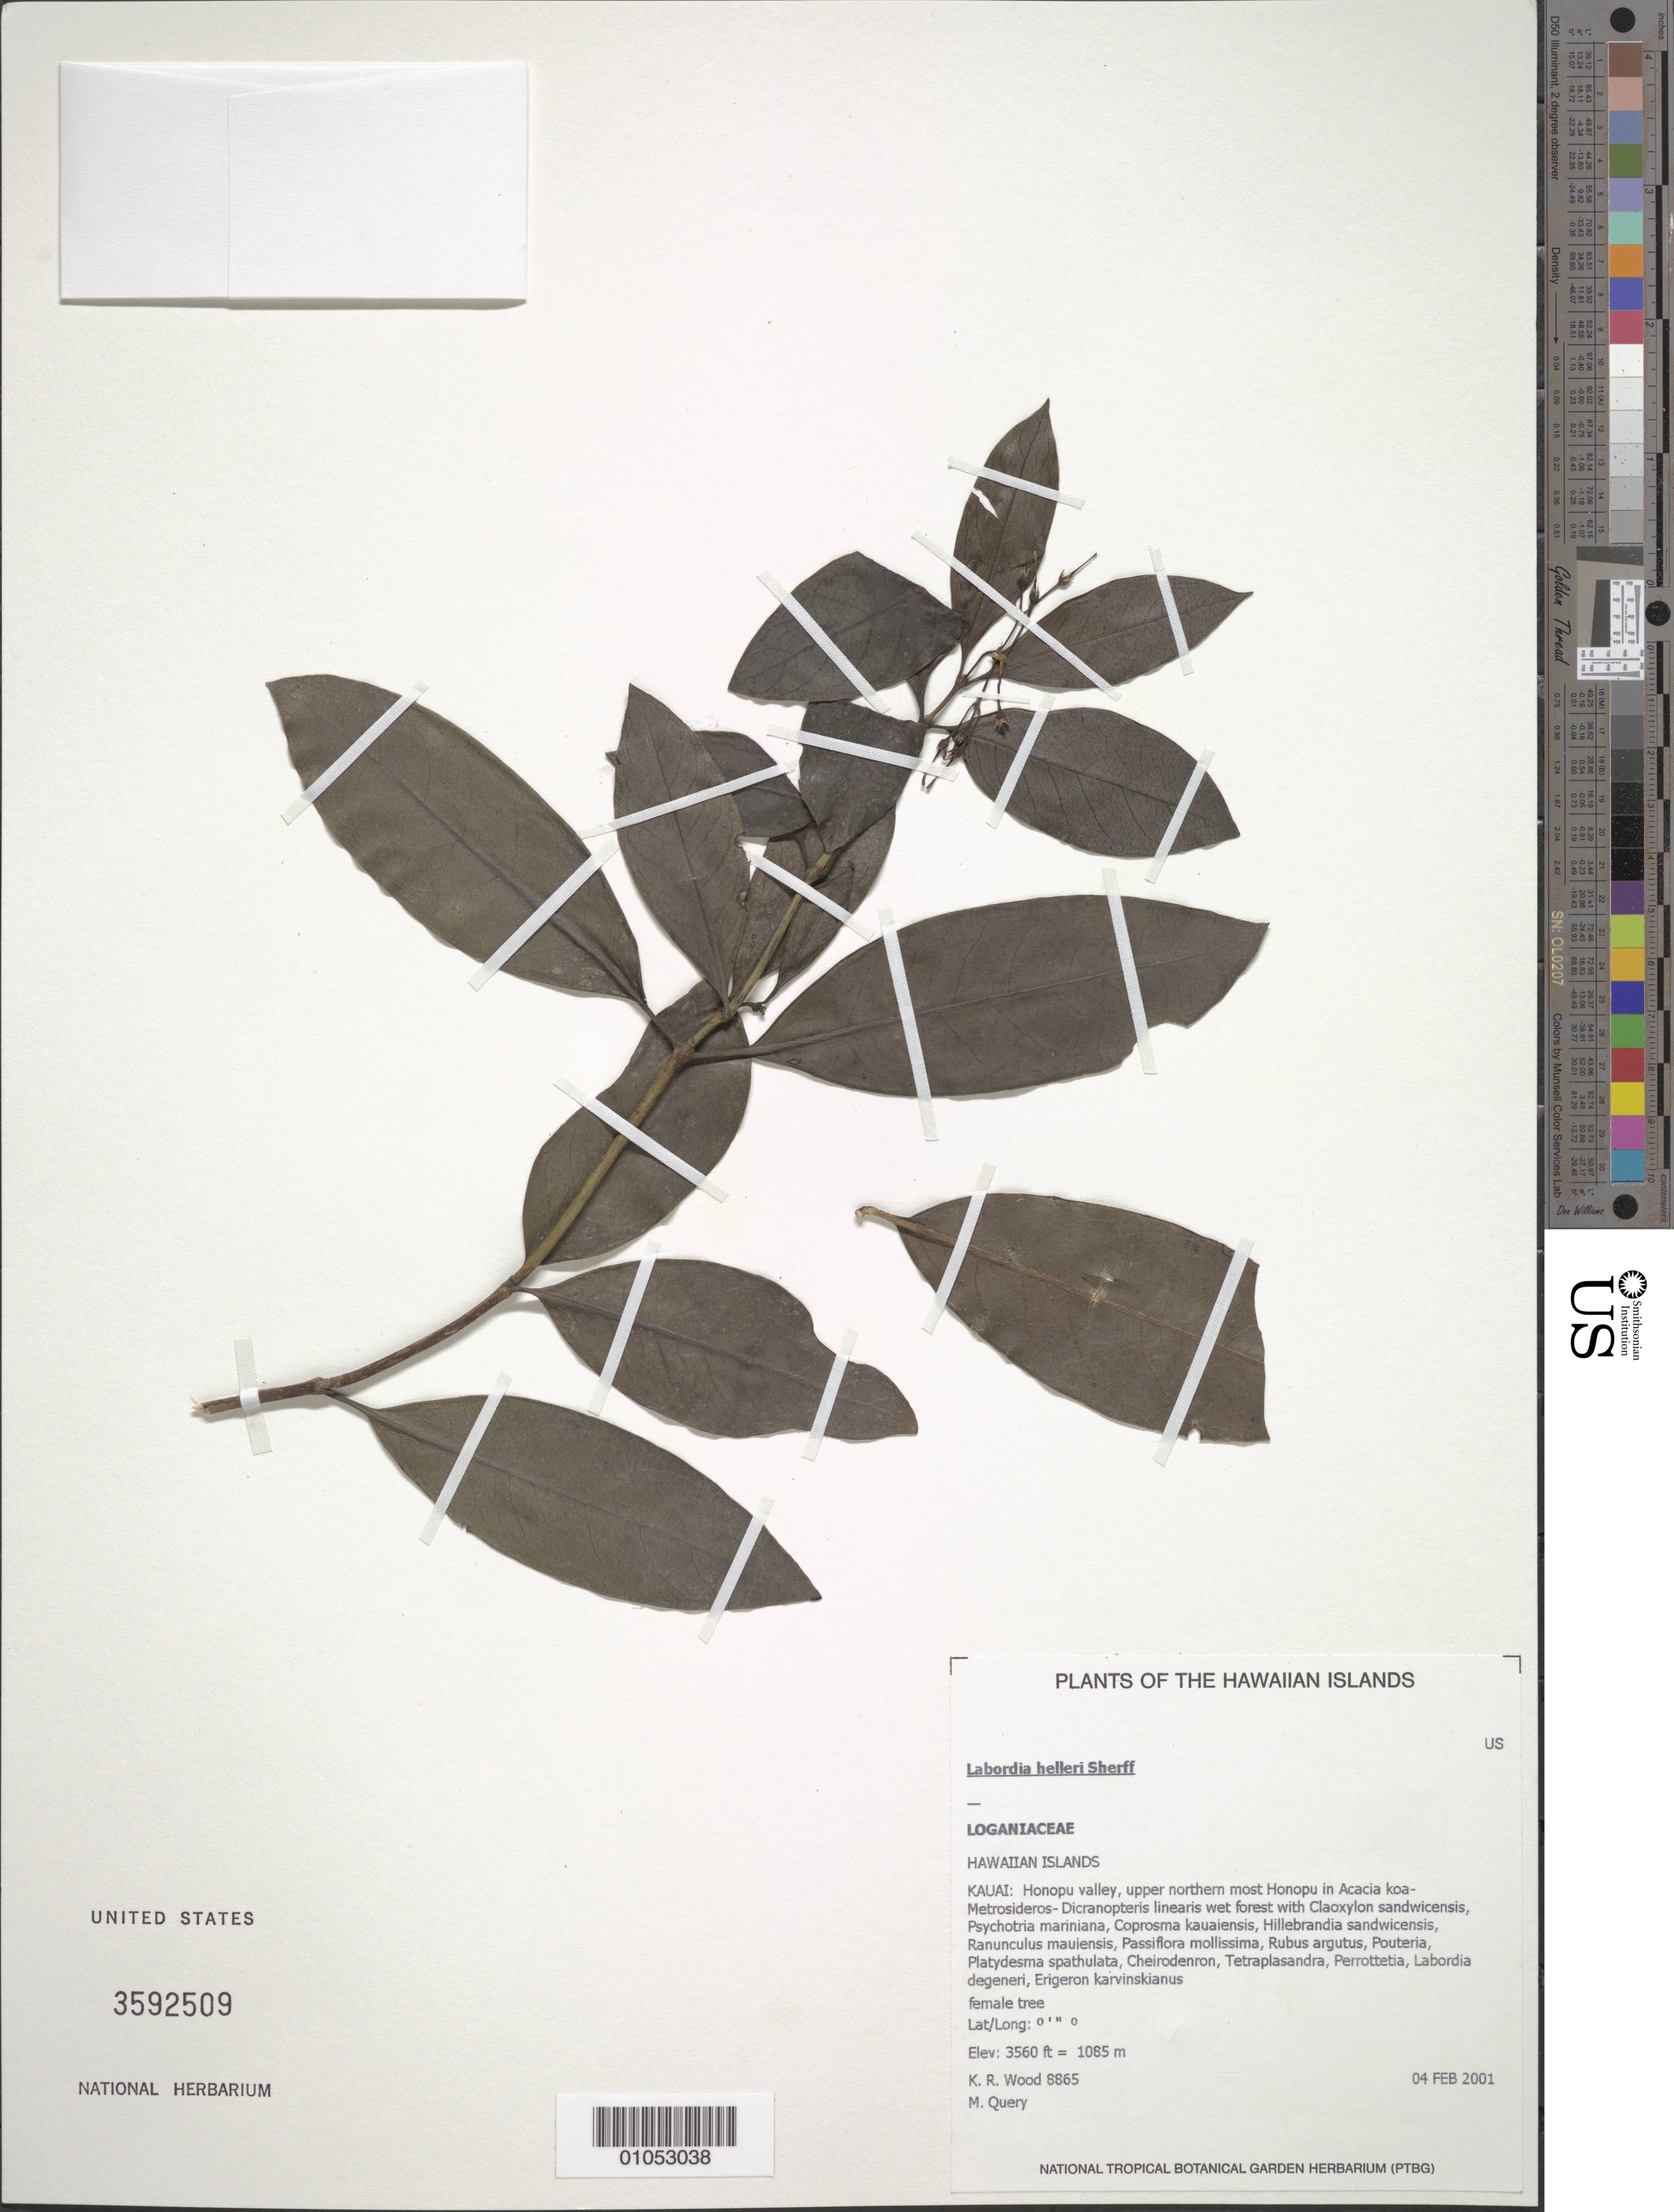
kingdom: Plantae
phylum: Tracheophyta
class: Magnoliopsida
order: Gentianales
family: Loganiaceae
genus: Geniostoma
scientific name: Geniostoma helleri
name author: (Sherff) Byng & Christenh.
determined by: Wagner, W. L., (BOT), Smithsonian Institution - National Museum of Natural History (UNITED STATES)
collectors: K. R. Wood & M. Query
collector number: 8865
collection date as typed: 4 Feb 2001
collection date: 2001-02-04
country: United States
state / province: Hawaii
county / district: Kaui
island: Kaua'i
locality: Honopu valley, upper northern most Honopu.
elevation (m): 1085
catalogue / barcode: US 3592509